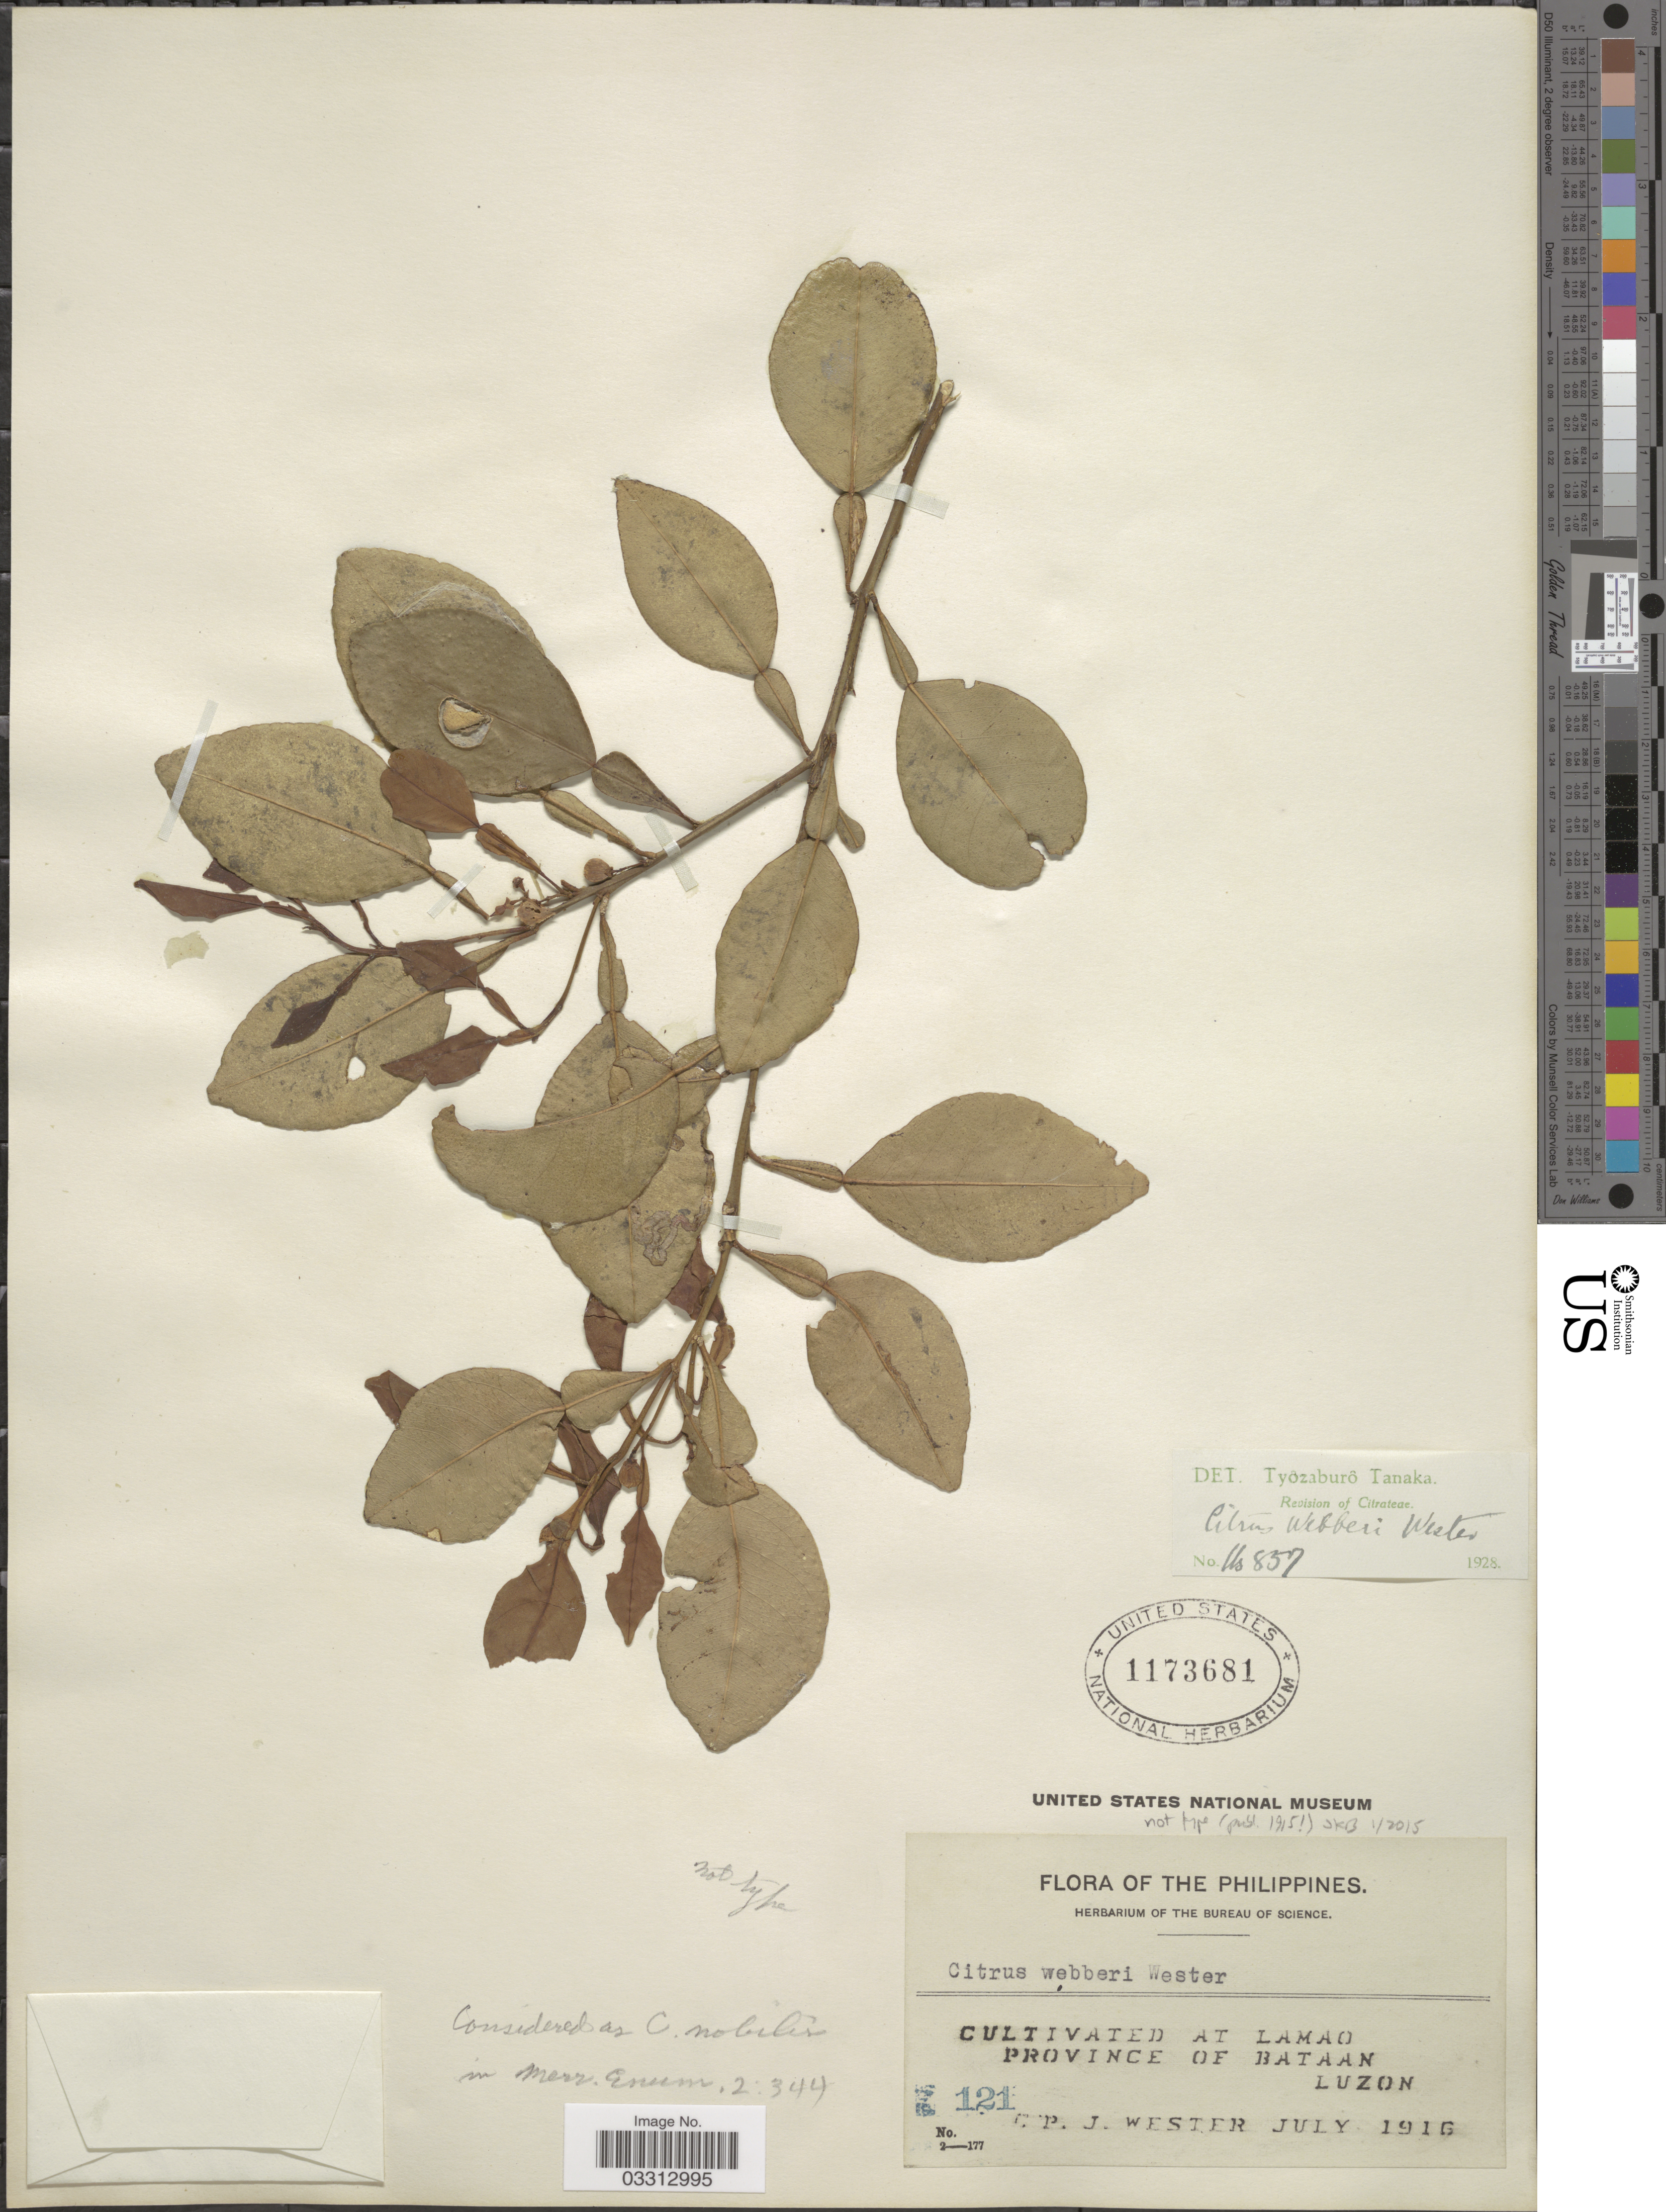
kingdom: Plantae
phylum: Tracheophyta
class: Magnoliopsida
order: Sapindales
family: Rutaceae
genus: Citrus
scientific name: Citrus x webberi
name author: Wester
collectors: P. J. Wester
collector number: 121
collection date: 1916-07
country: Philippines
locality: Lamao. Province of Bataan. Luzon.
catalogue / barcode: US 1173681